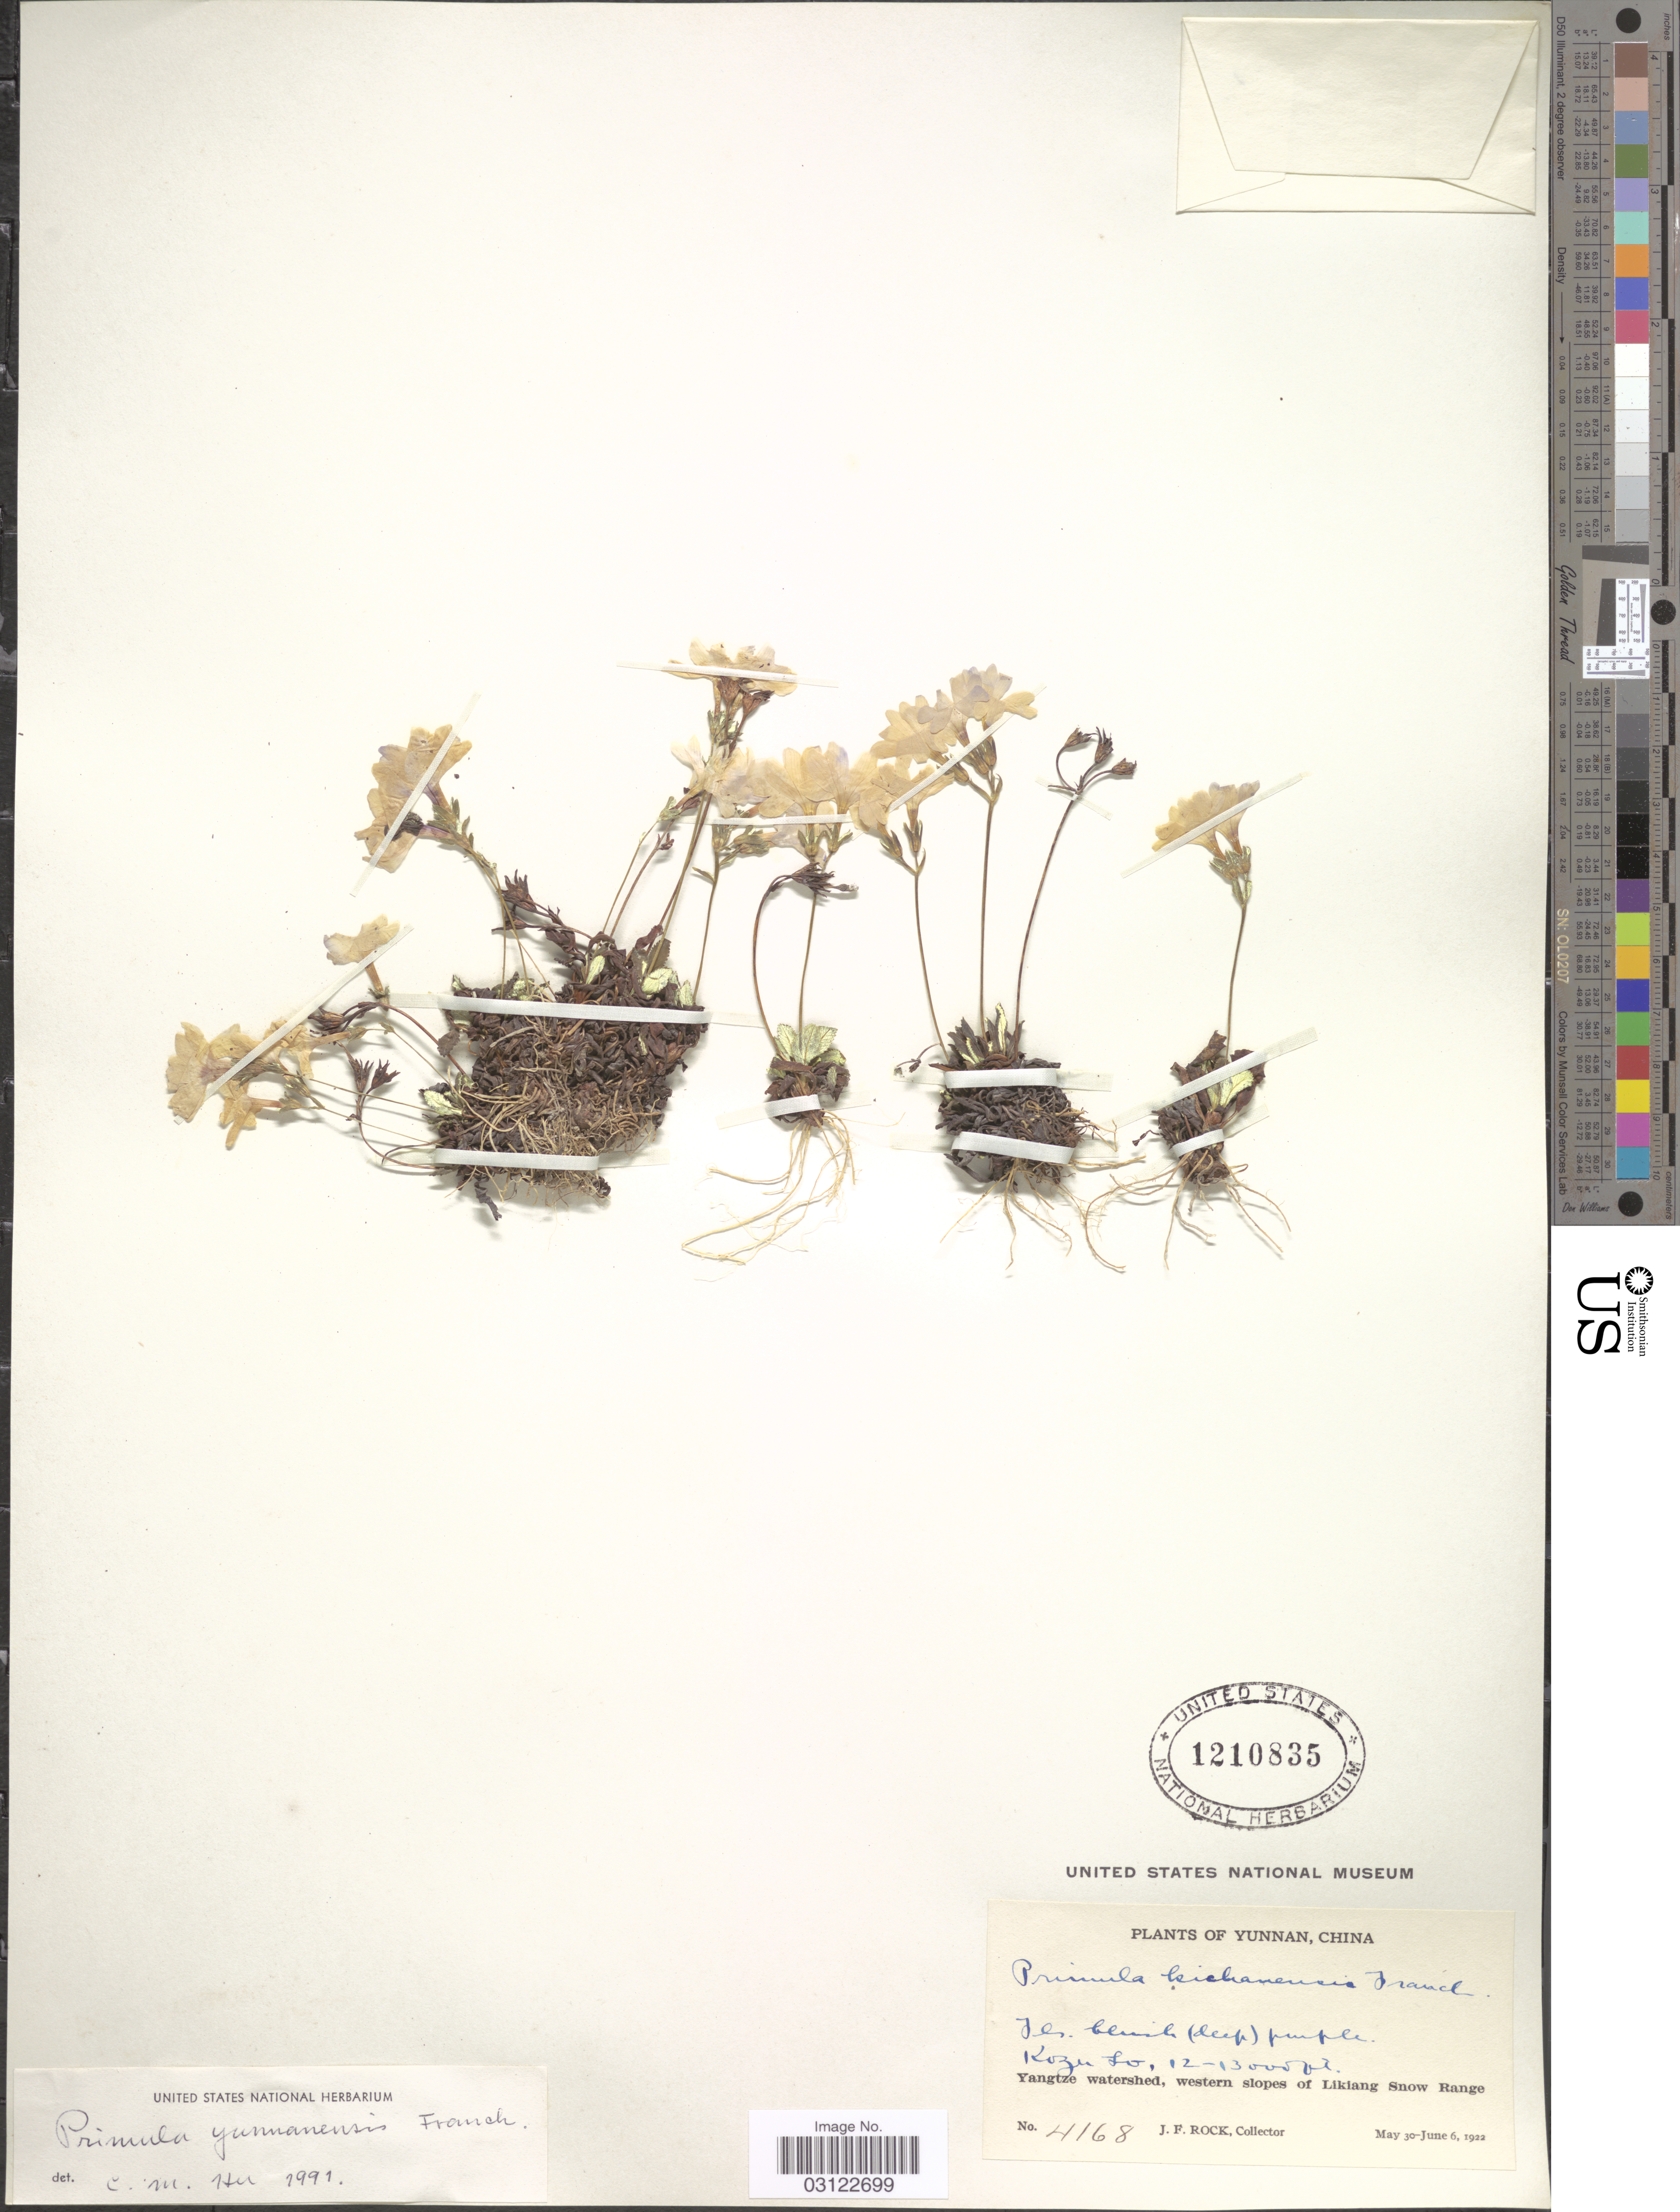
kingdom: Plantae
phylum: Tracheophyta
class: Magnoliopsida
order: Ericales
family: Primulaceae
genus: Primula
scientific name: Primula yunnanensis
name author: Franch.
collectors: J. Rock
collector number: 4168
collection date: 1922-05-30/1922-06-06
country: China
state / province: Yunnan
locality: Kozu Lo. Yangtze watershed, western slopes of Likiang Snow Range.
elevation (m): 3658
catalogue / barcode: US 1210835